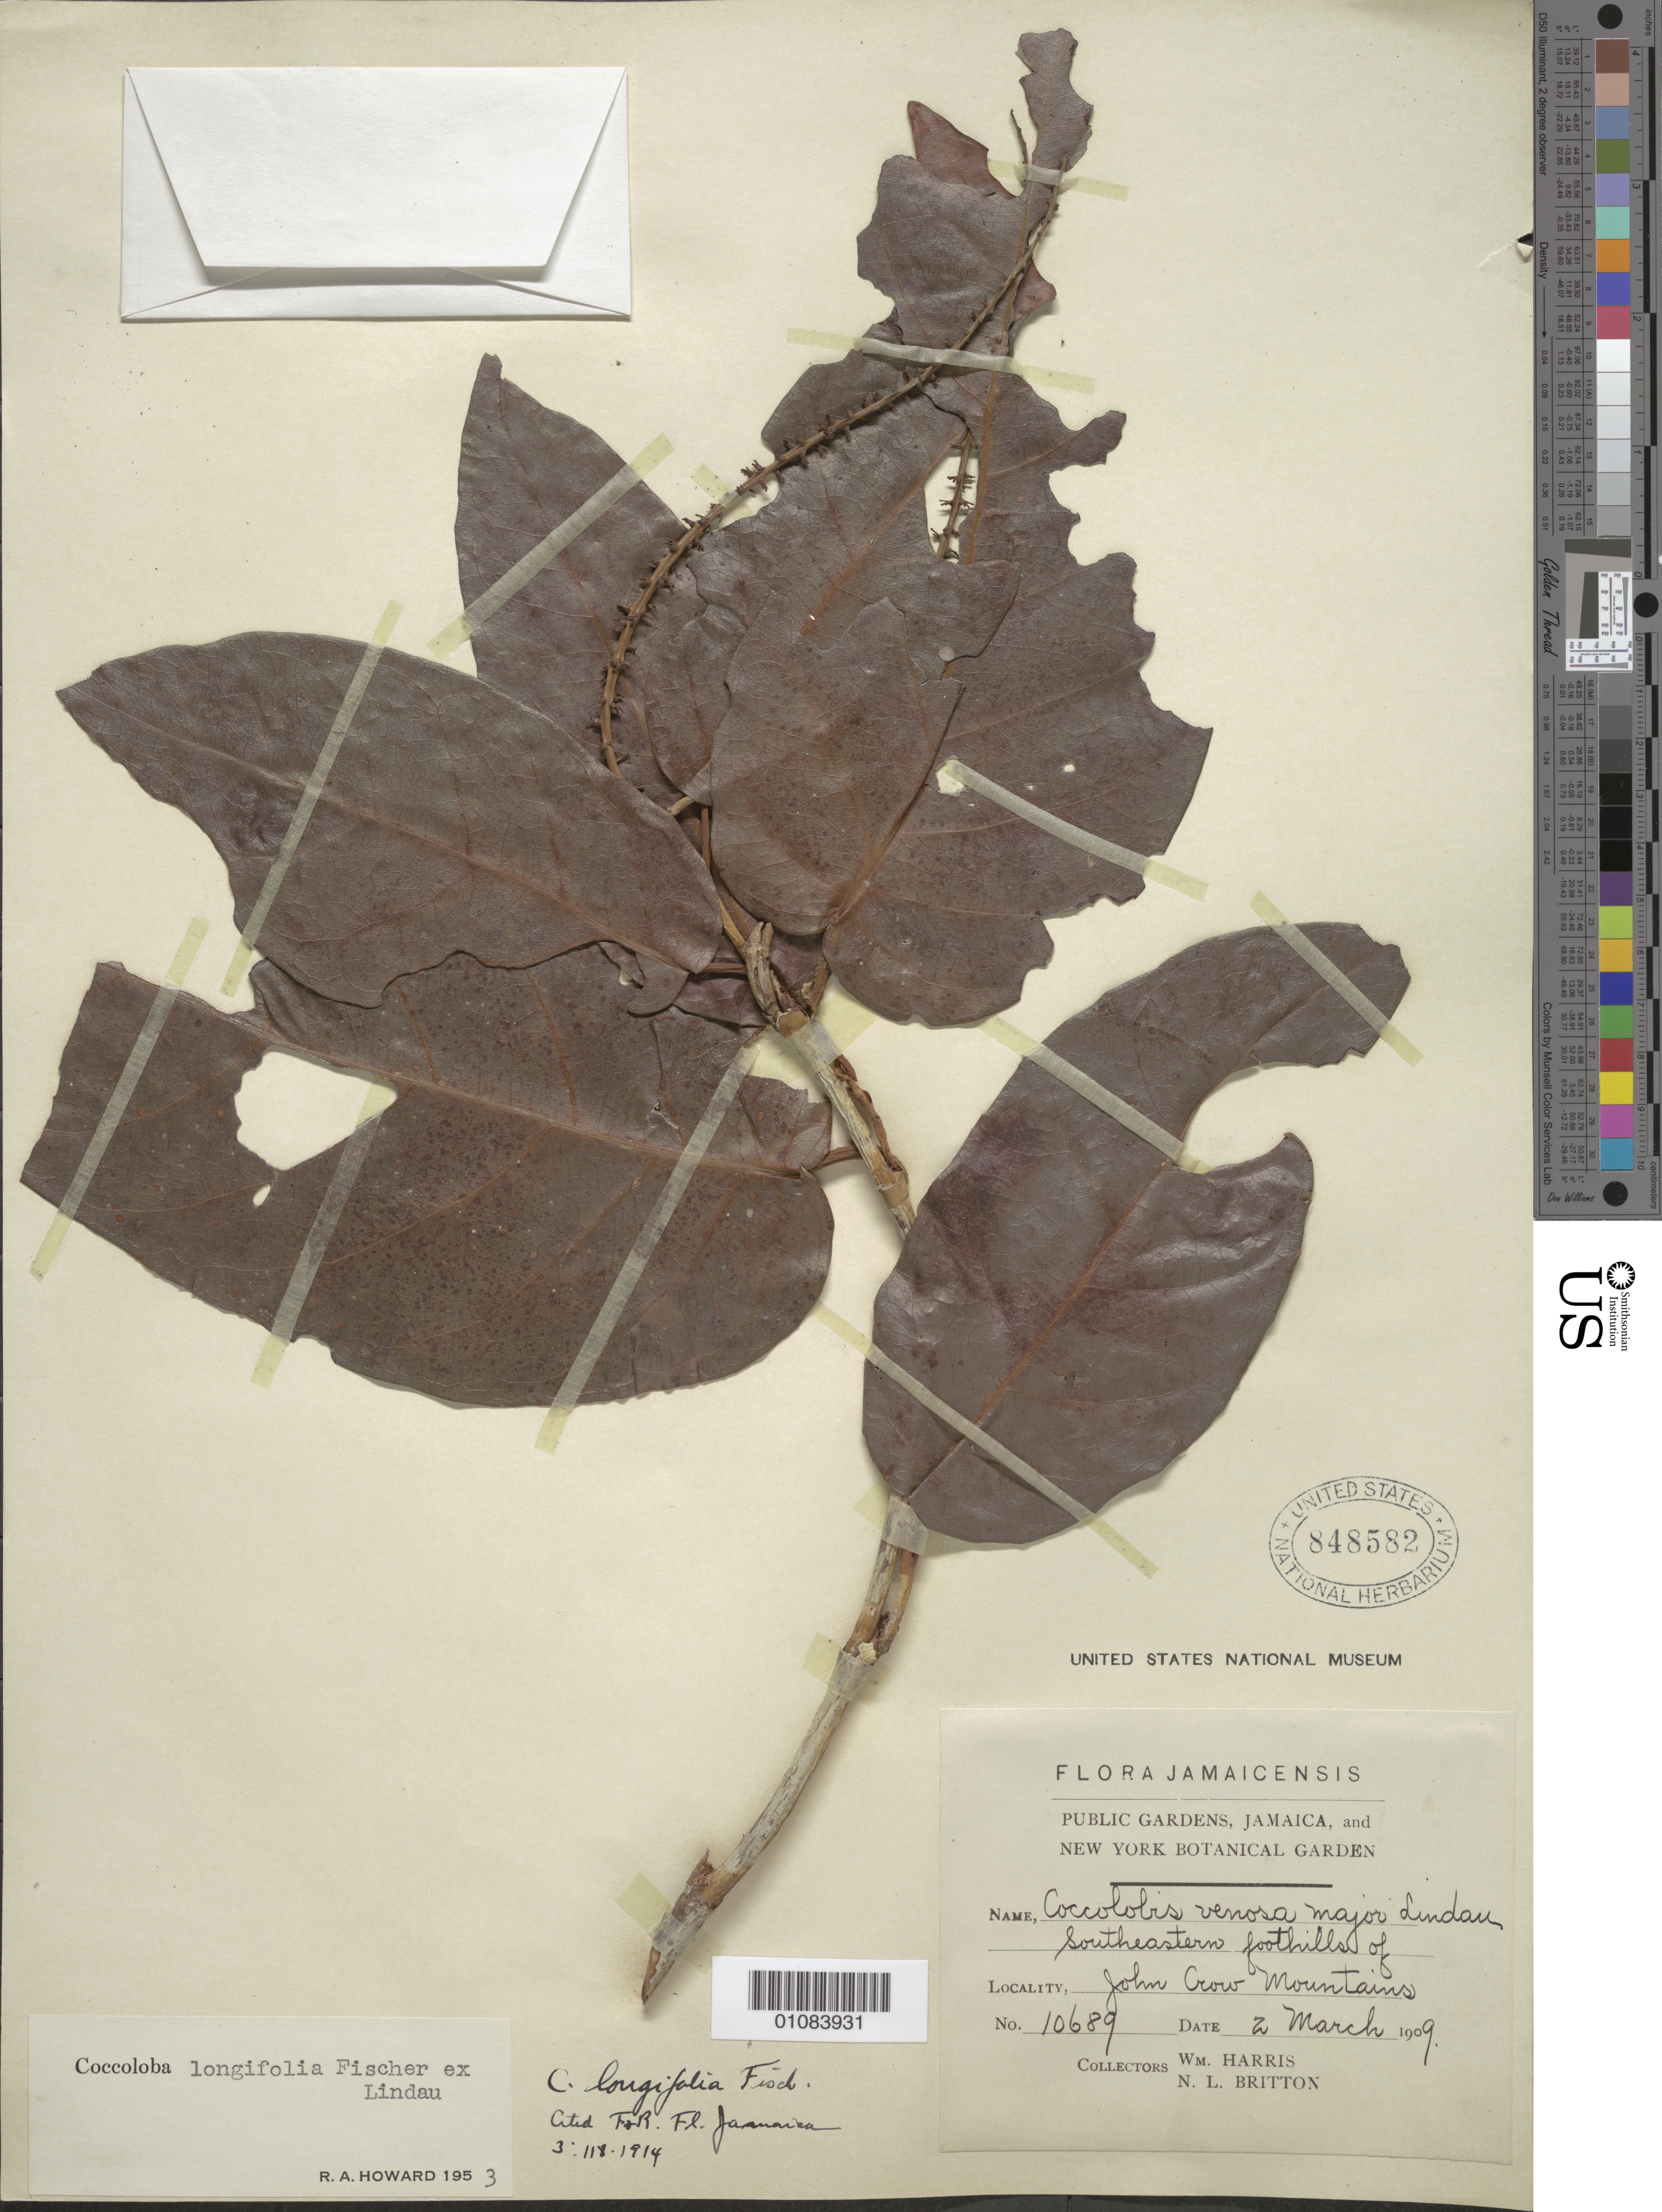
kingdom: Plantae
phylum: Tracheophyta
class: Magnoliopsida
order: Caryophyllales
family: Polygonaceae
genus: Coccoloba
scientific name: Coccoloba longifolia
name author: Fisch. ex Lindau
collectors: W. Harris & N. Britton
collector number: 10689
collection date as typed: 02 Mar 1909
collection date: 1909-03-02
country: Jamaica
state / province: Portland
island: Jamaica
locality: Southeastern foothills of John Crow Mountains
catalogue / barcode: US 848582